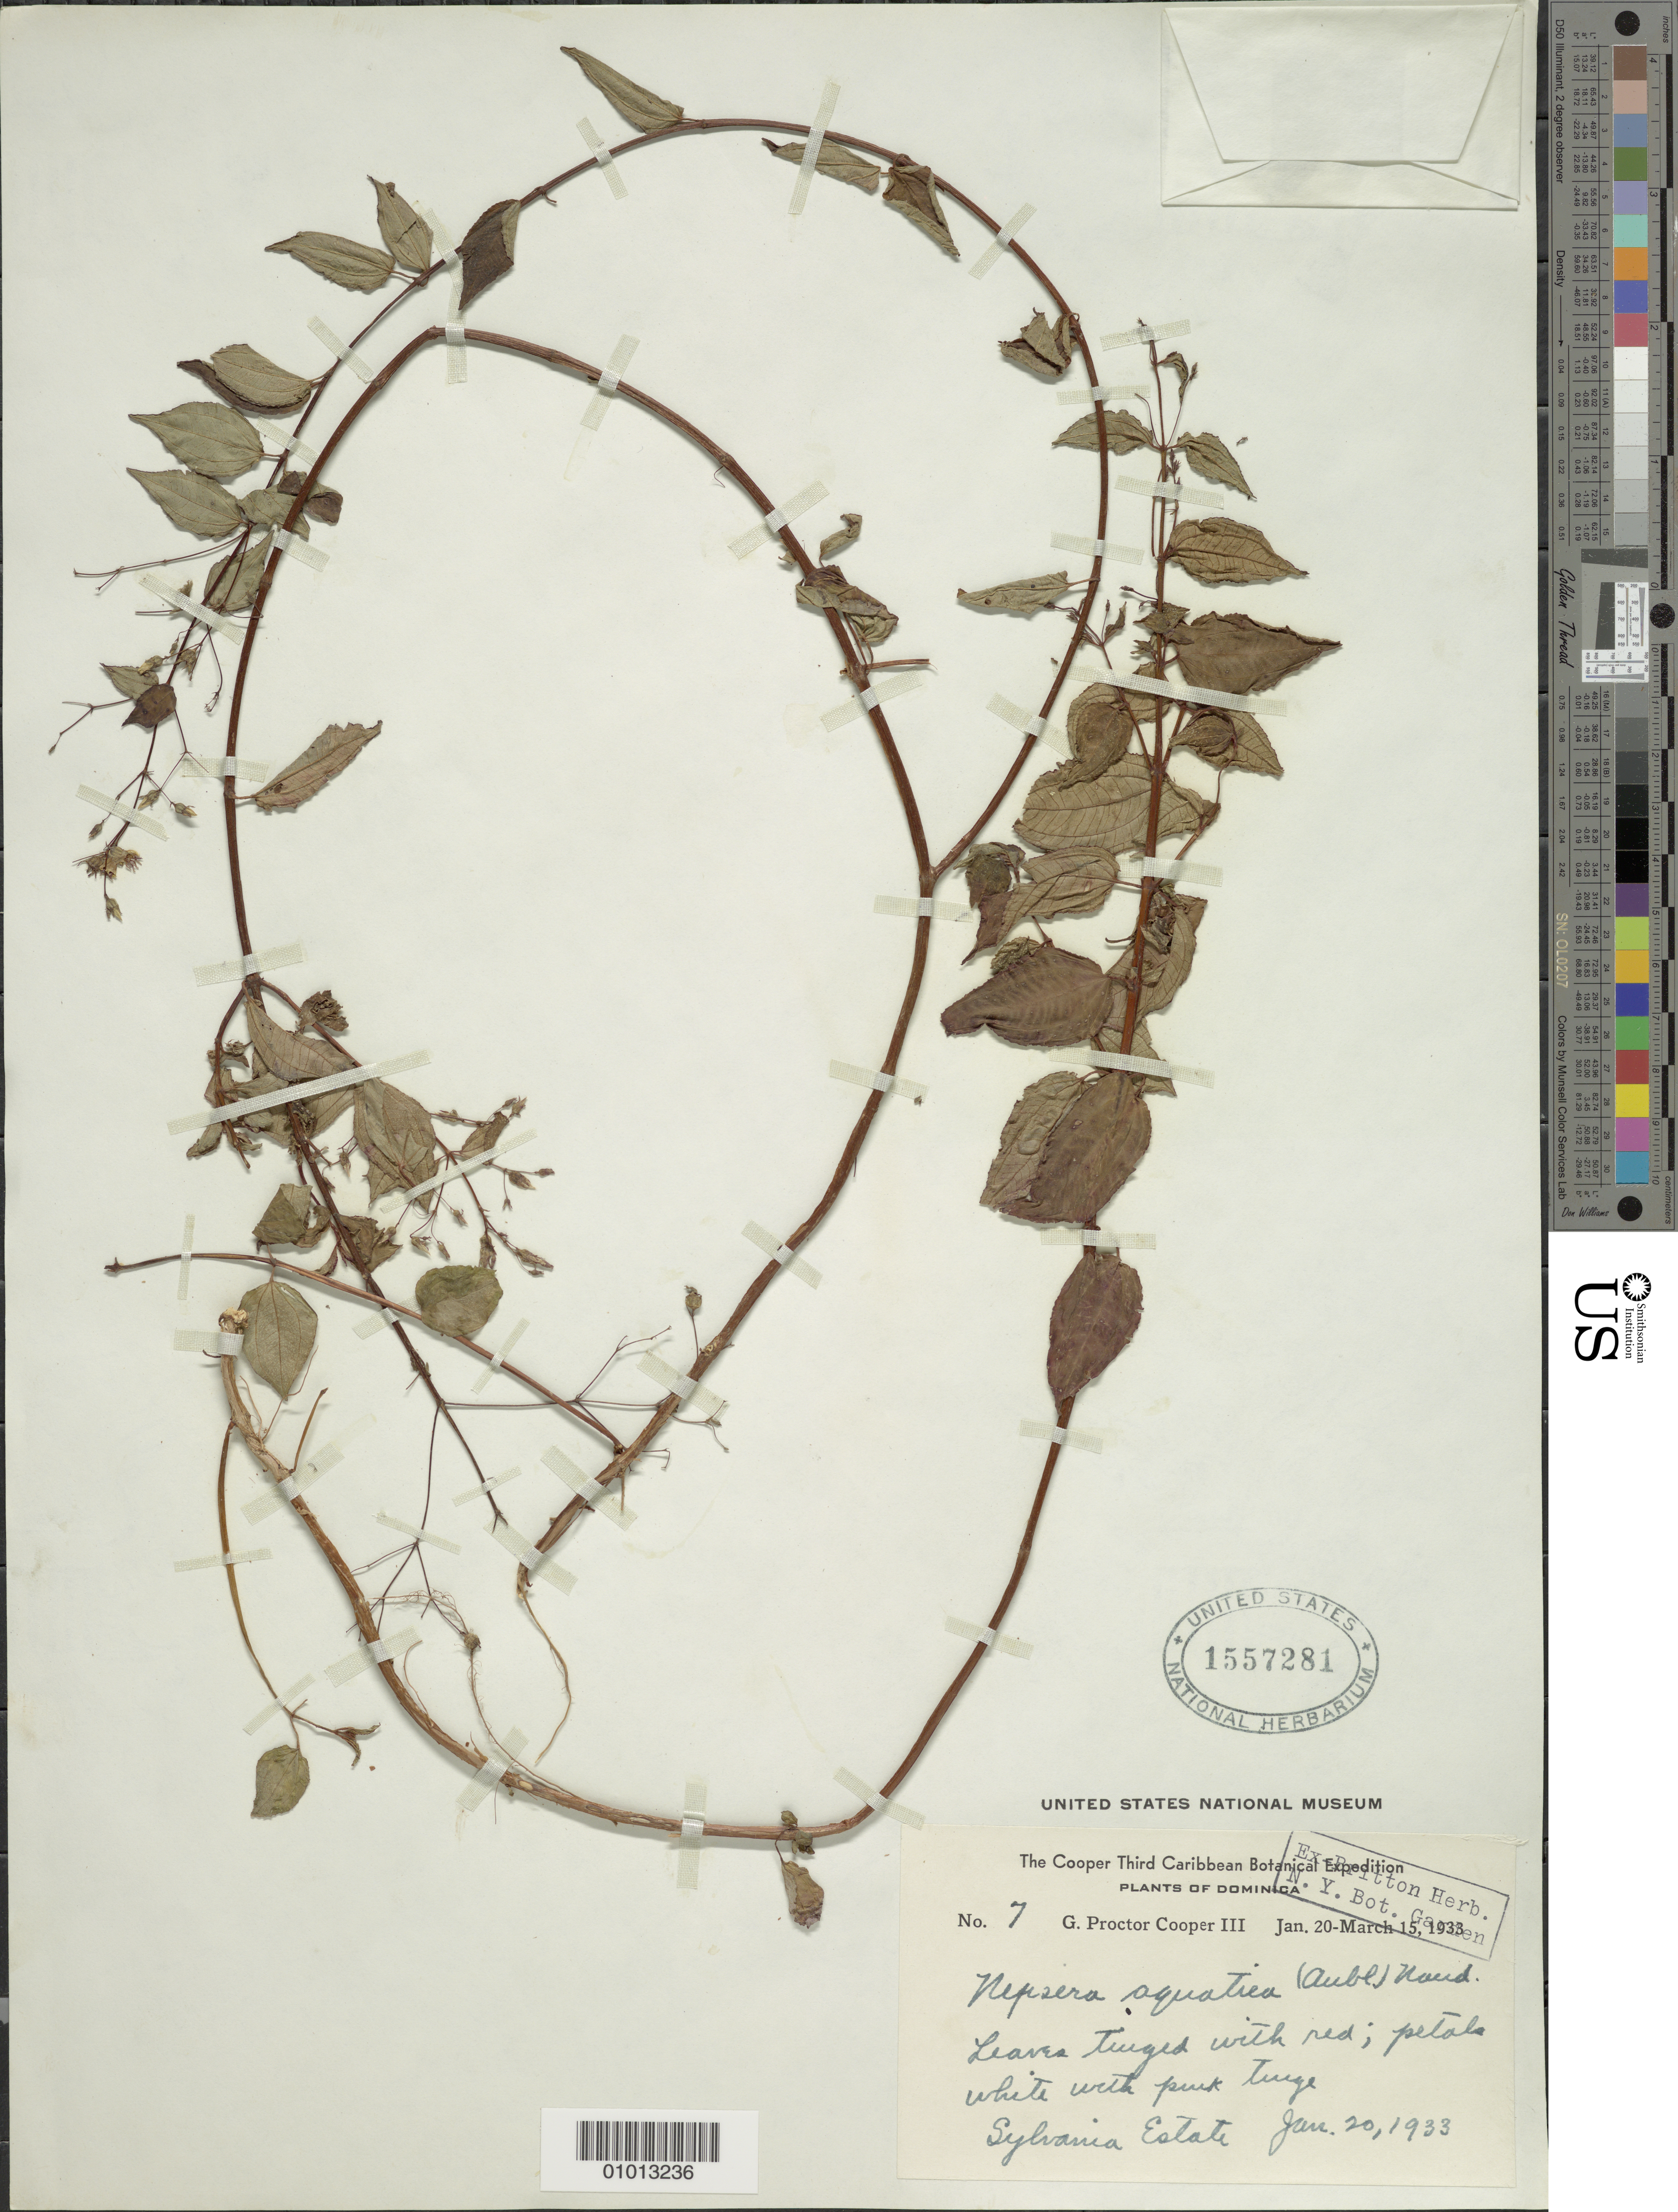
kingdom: Plantae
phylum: Tracheophyta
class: Magnoliopsida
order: Myrtales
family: Melastomataceae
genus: Nepsera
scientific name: Nepsera aquatica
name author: (Aubl.) Naudin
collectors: G. Cooper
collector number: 7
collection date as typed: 20 Jan 1933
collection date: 1933-01-20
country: Dominica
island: Dominica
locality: Sylvania Estate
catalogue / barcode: US 1557281